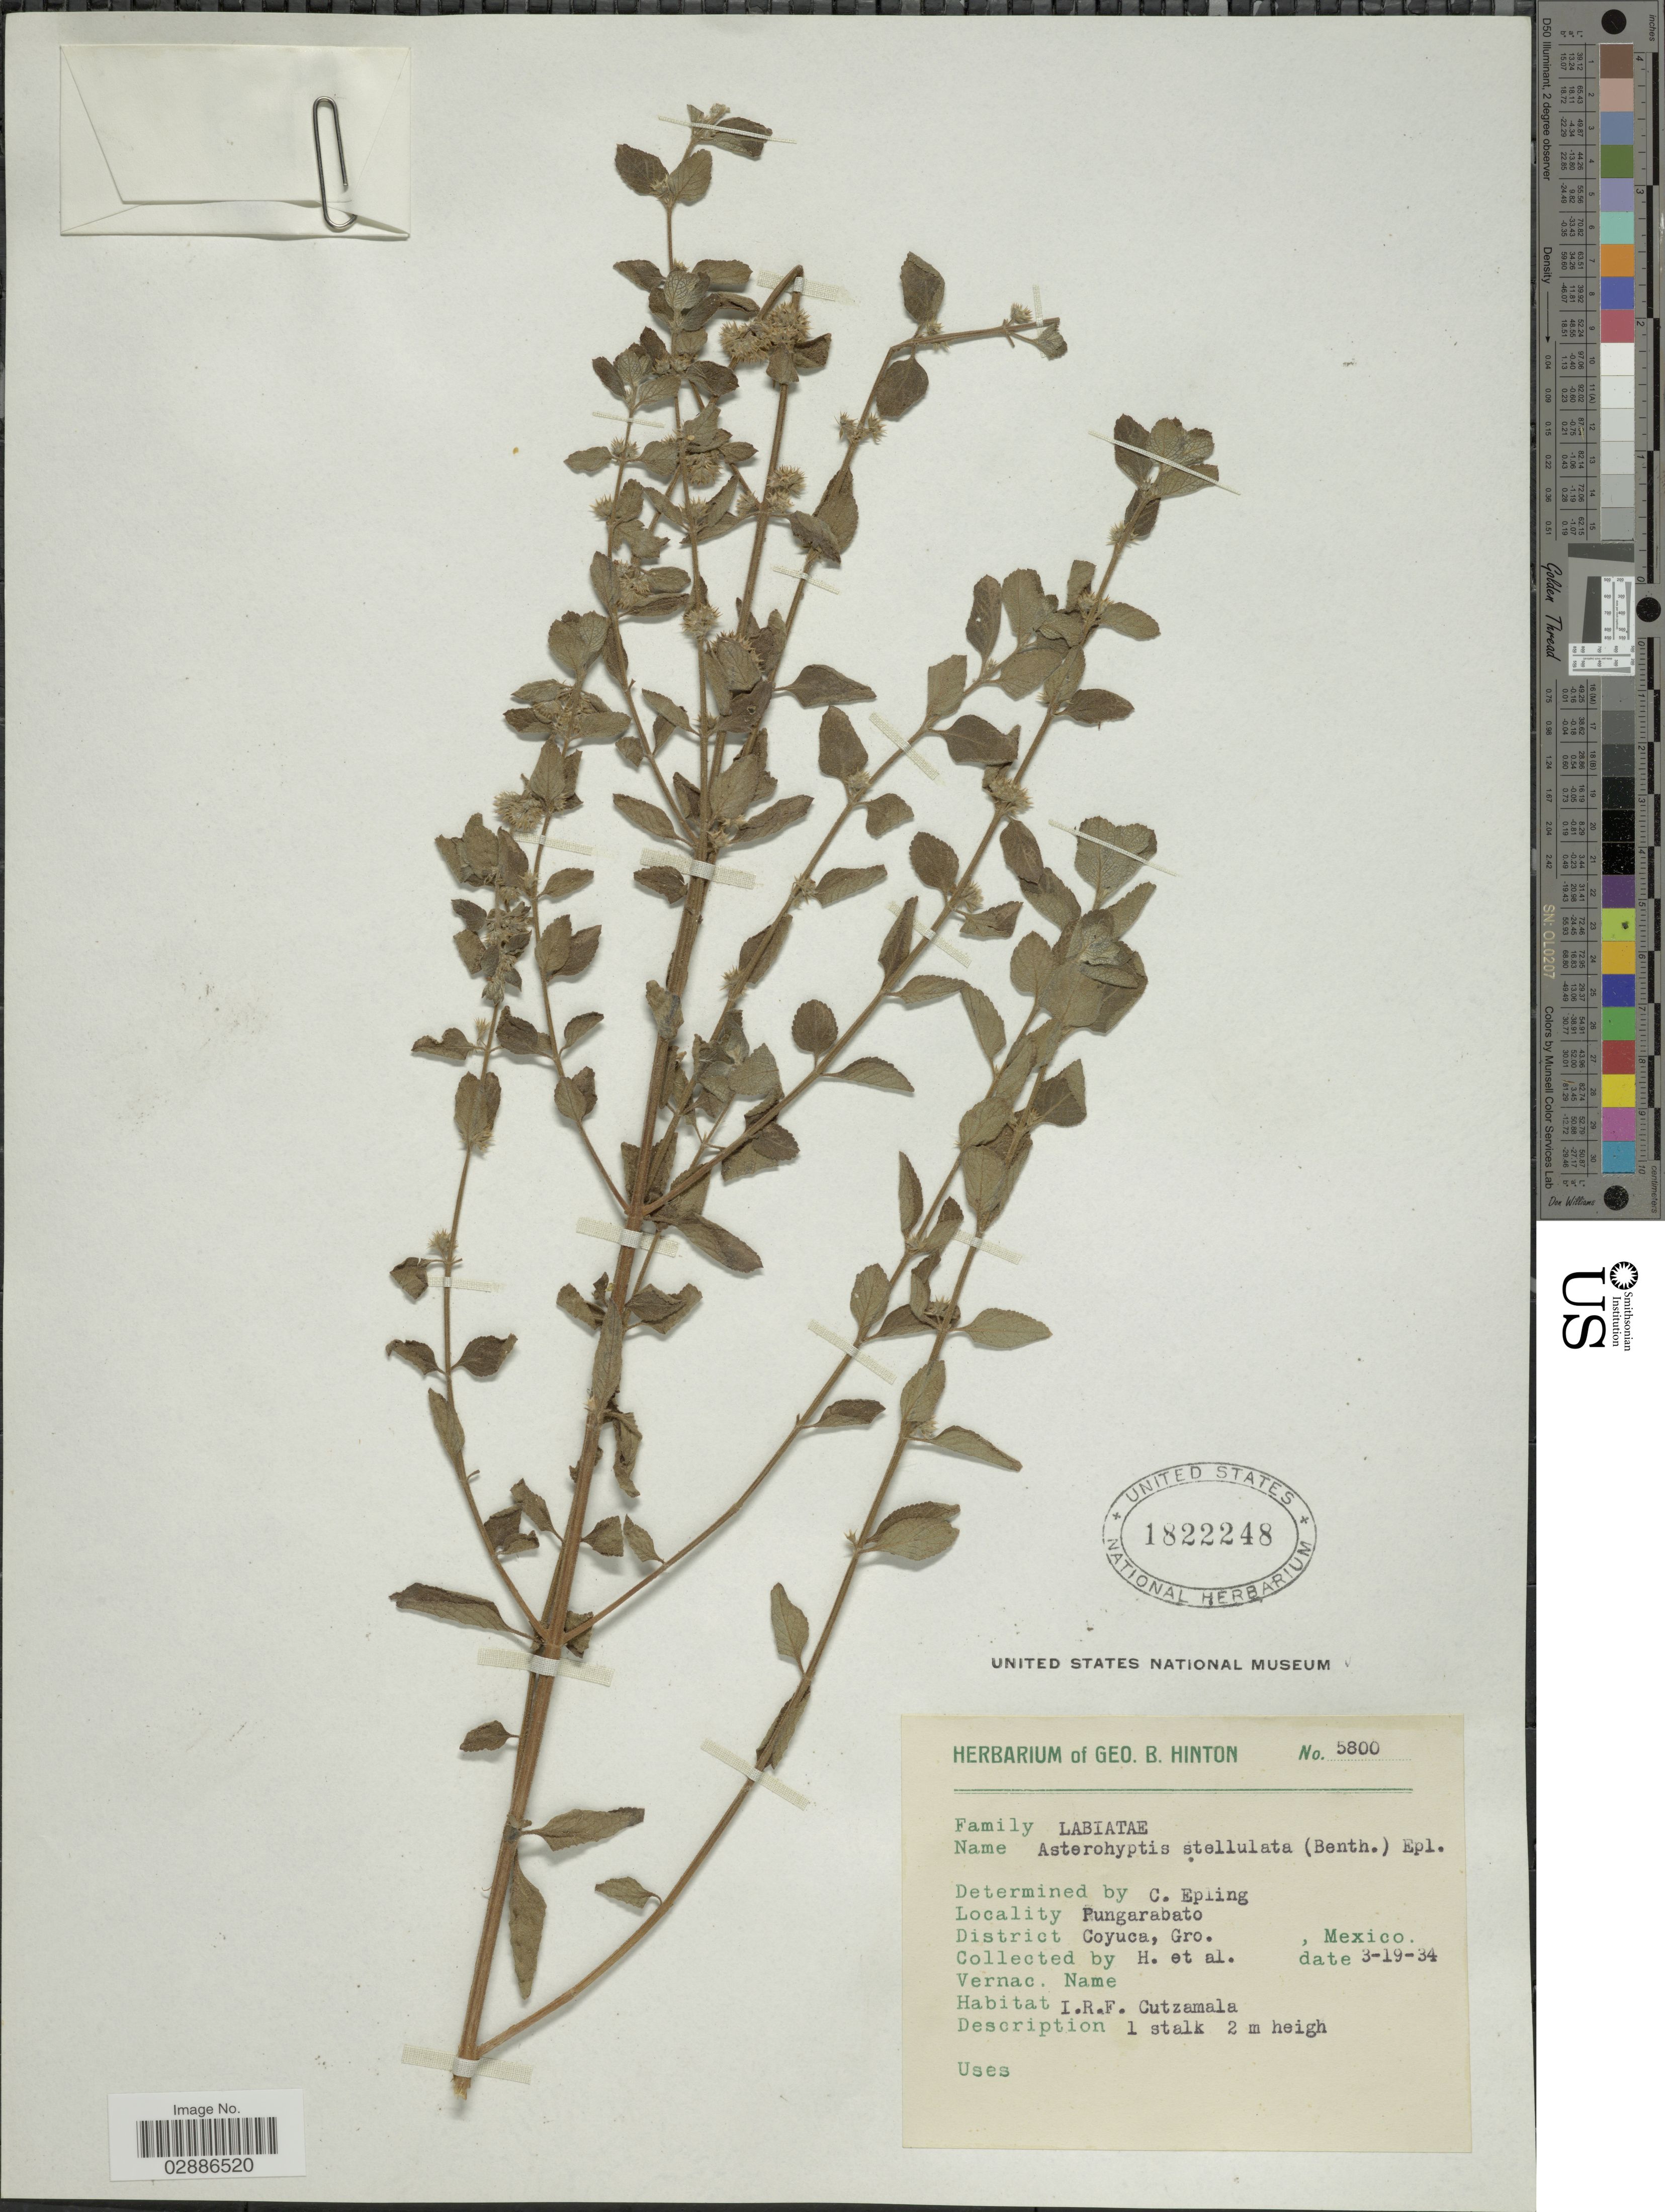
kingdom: Plantae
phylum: Tracheophyta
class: Magnoliopsida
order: Lamiales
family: Lamiaceae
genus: Asterohyptis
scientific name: Asterohyptis stellulata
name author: (Benth.) Epling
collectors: G. B. Hinton & et al.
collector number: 5800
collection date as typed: Transcribed d/m/y: 19/3/34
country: Mexico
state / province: Guerrero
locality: Pungarabato, District Coyuca, Gro., Mexico.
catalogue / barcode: US 1822248